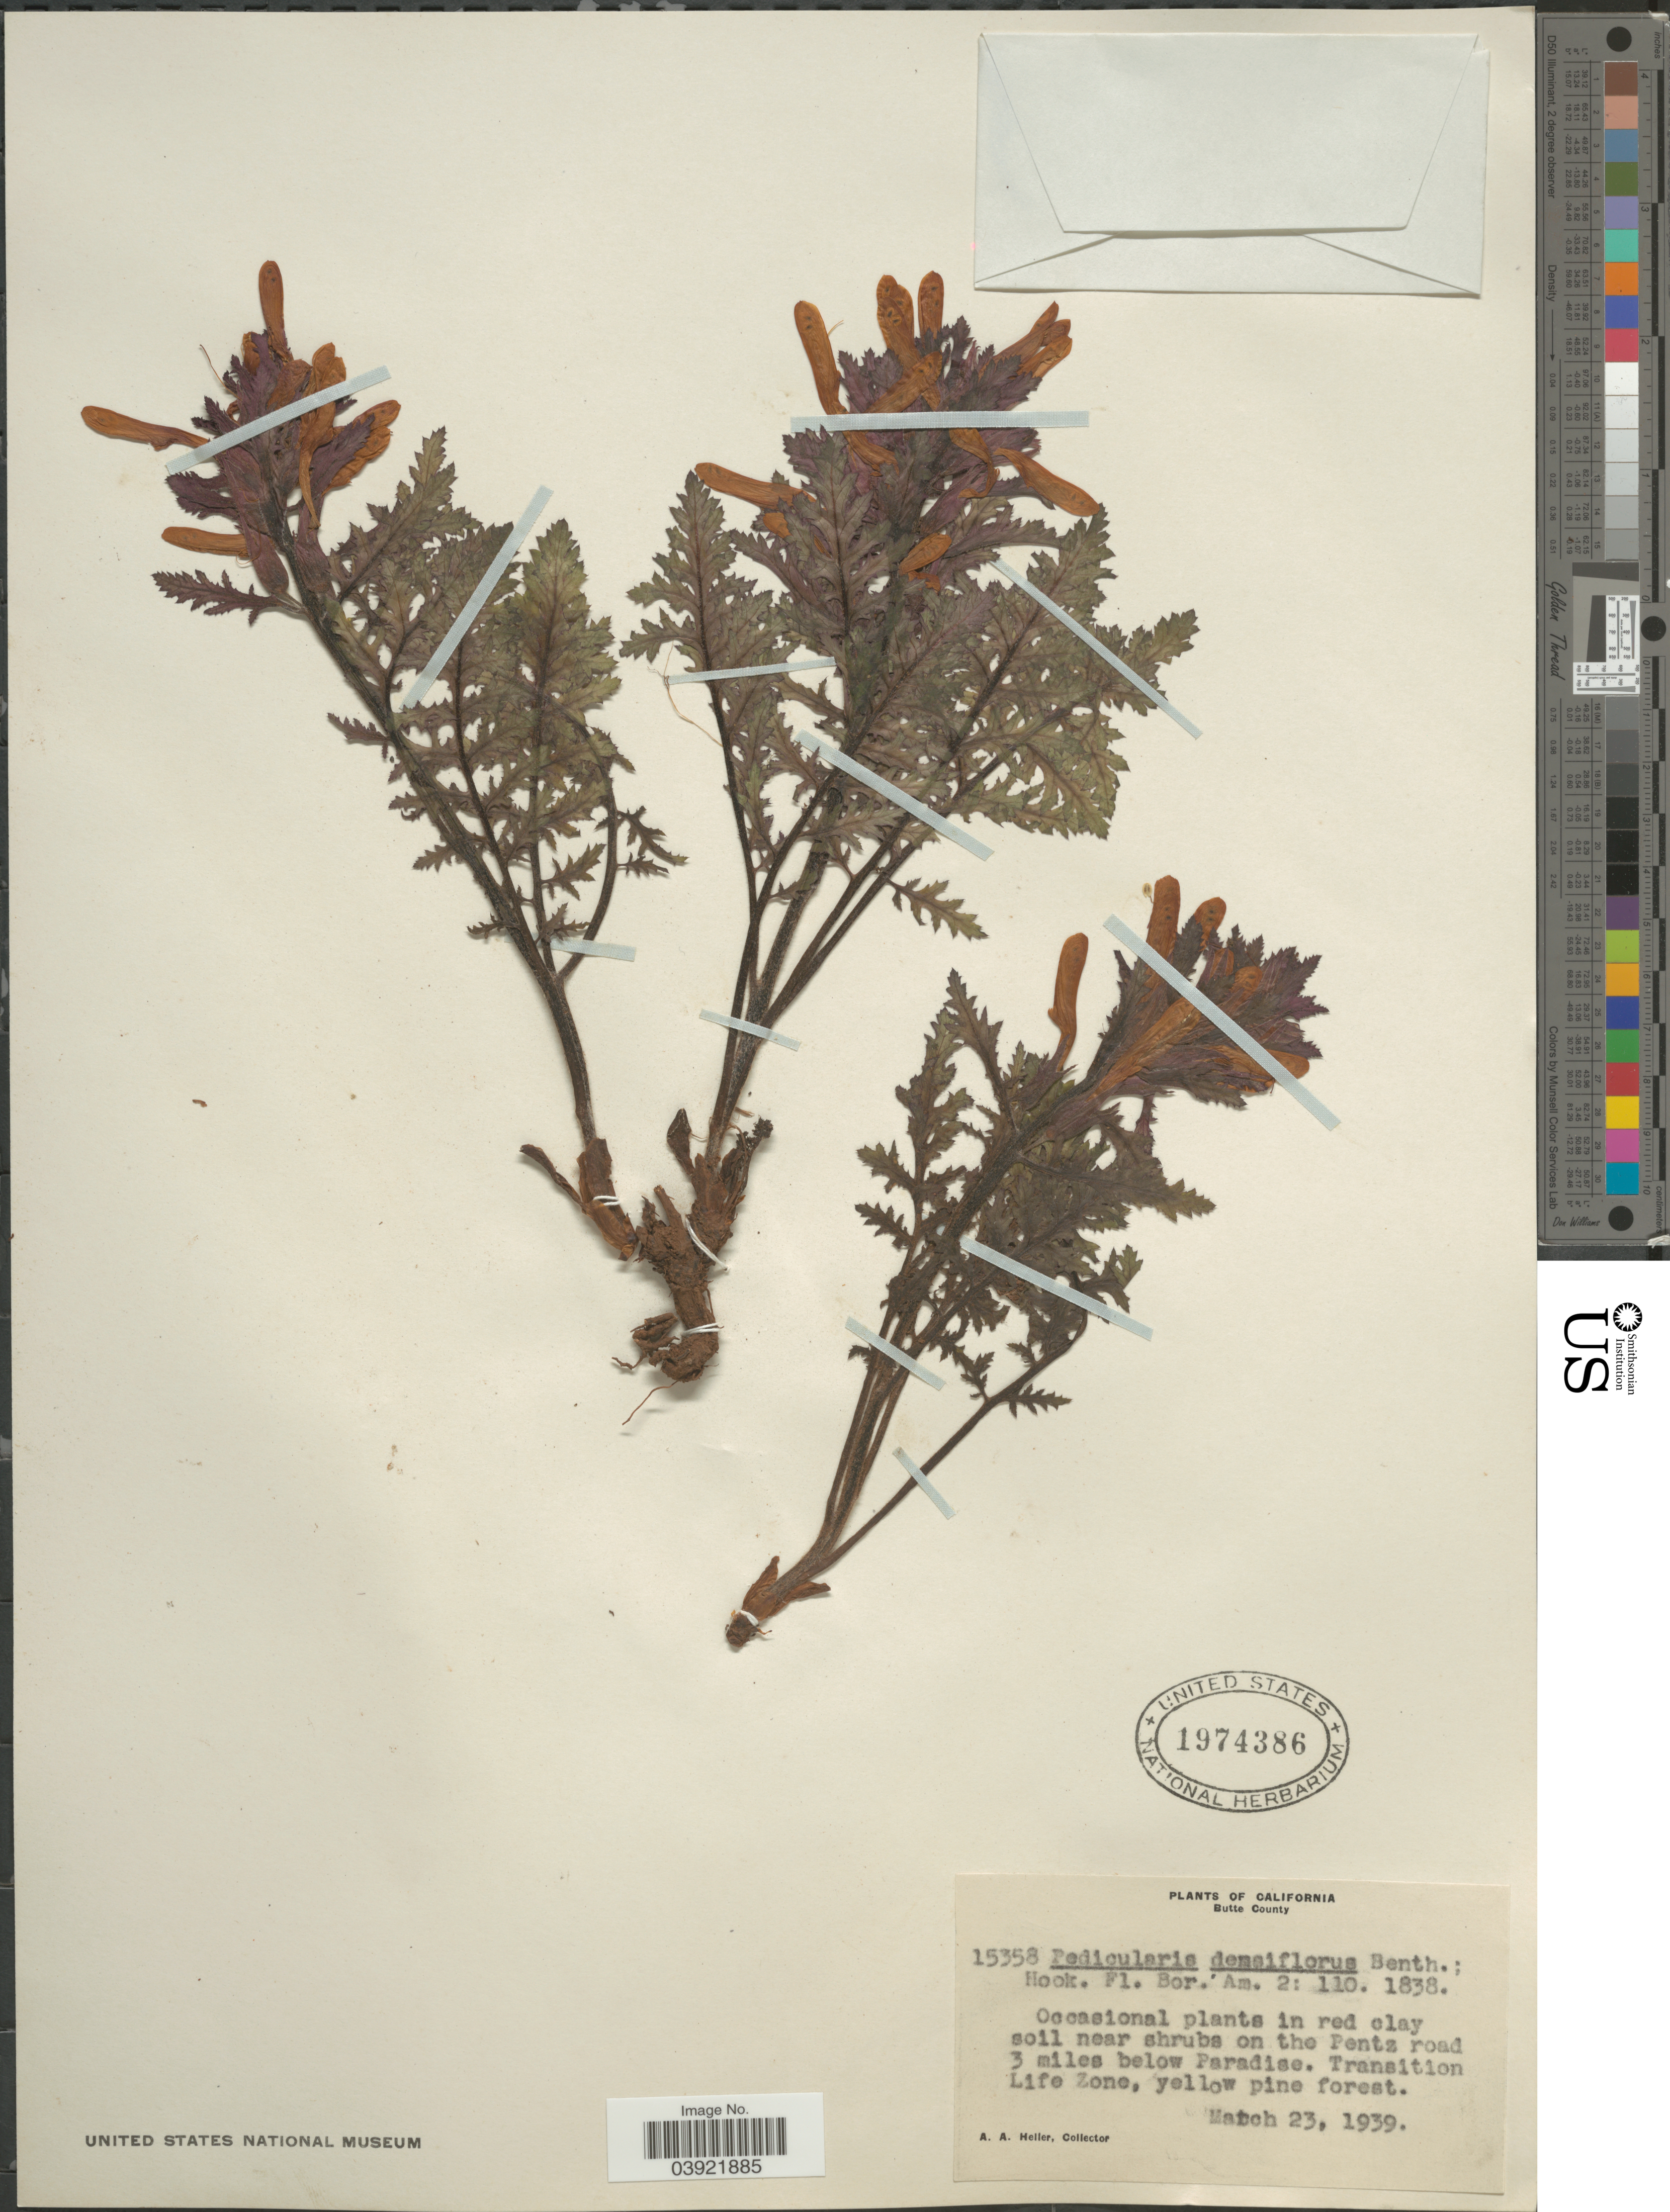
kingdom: Plantae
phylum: Tracheophyta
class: Magnoliopsida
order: Lamiales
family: Orobanchaceae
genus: Pedicularis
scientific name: Pedicularis densiflora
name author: Benth.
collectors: A. A. Heller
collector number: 15358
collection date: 1939-03-23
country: United States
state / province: California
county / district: Butte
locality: Butte County. Soil near shrubs on the Pentz road 3 miles below Paradise. Transition Life Zone, yellow pine forest.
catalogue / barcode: US 1974386